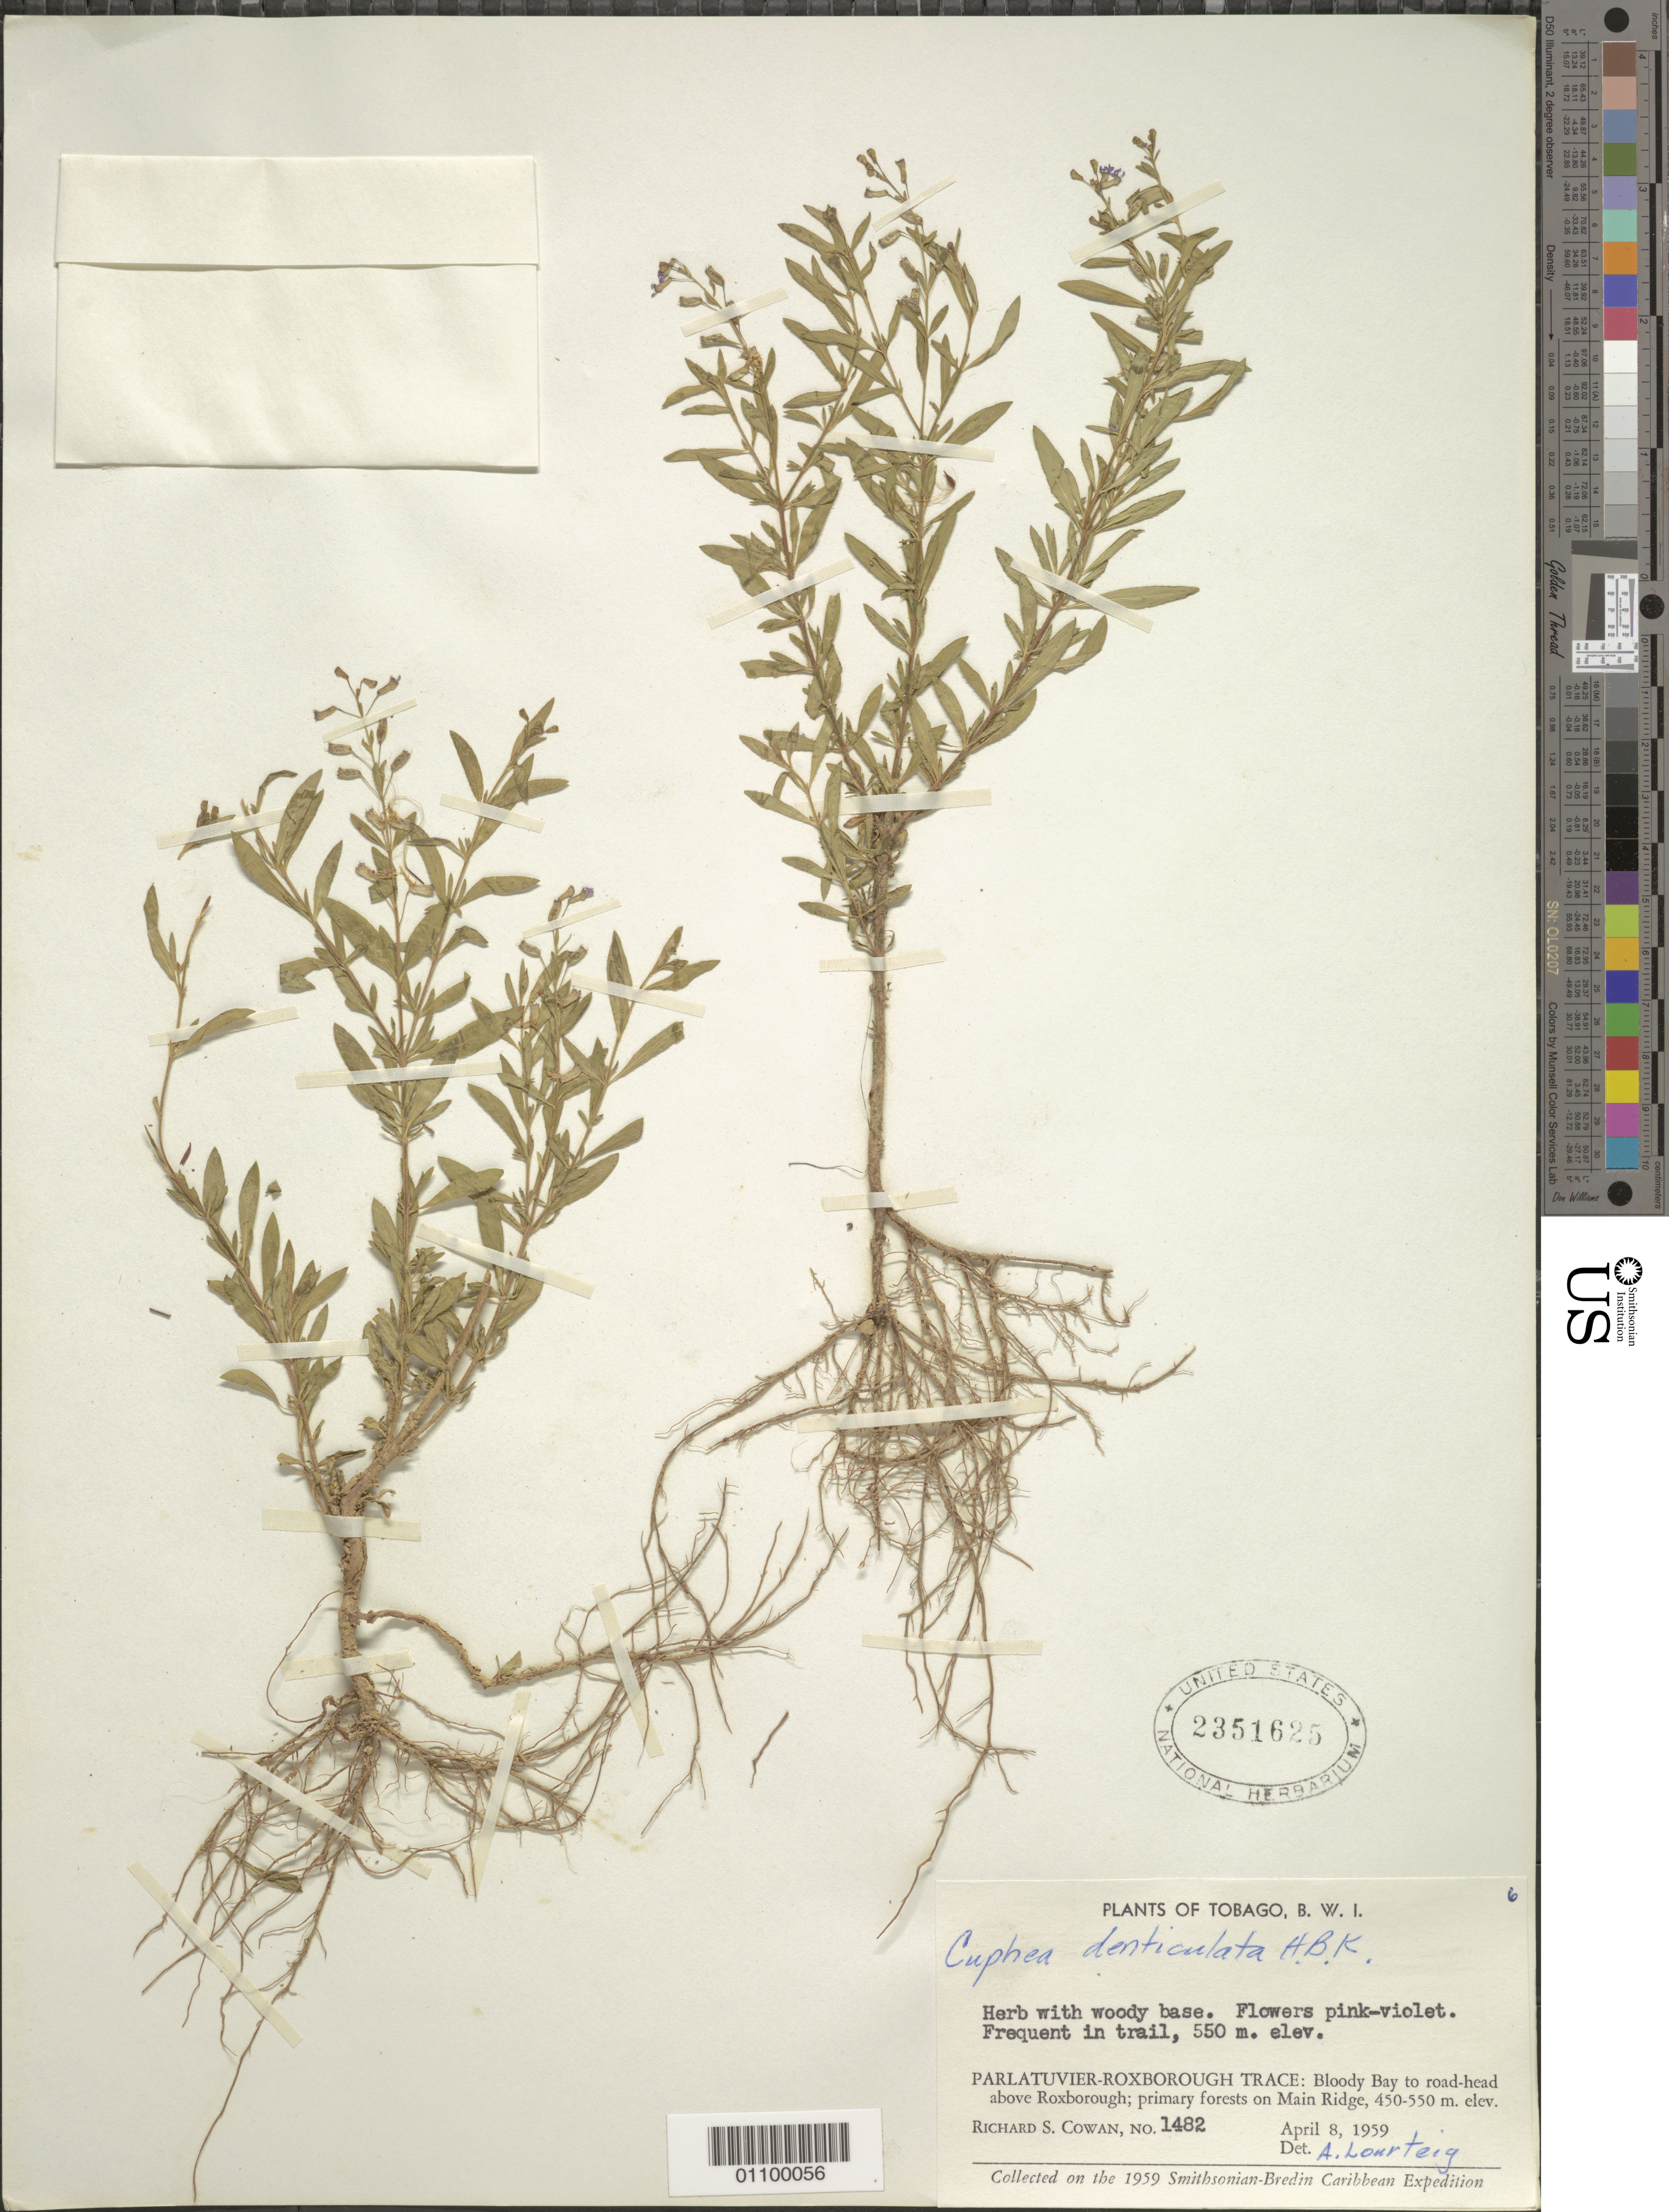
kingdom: Plantae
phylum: Tracheophyta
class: Magnoliopsida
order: Myrtales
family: Lythraceae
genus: Cuphea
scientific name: Cuphea denticulata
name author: Kunth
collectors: R. S. Cowan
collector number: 1482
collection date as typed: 08 Apr 1959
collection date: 1959-04-08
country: Trinidad and Tobago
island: Tobago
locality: Parlatuvier-Roxborough Trace: Bloody Bay to road-head above Roxborough; primary forests on Main Ridge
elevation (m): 450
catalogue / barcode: US 2351625